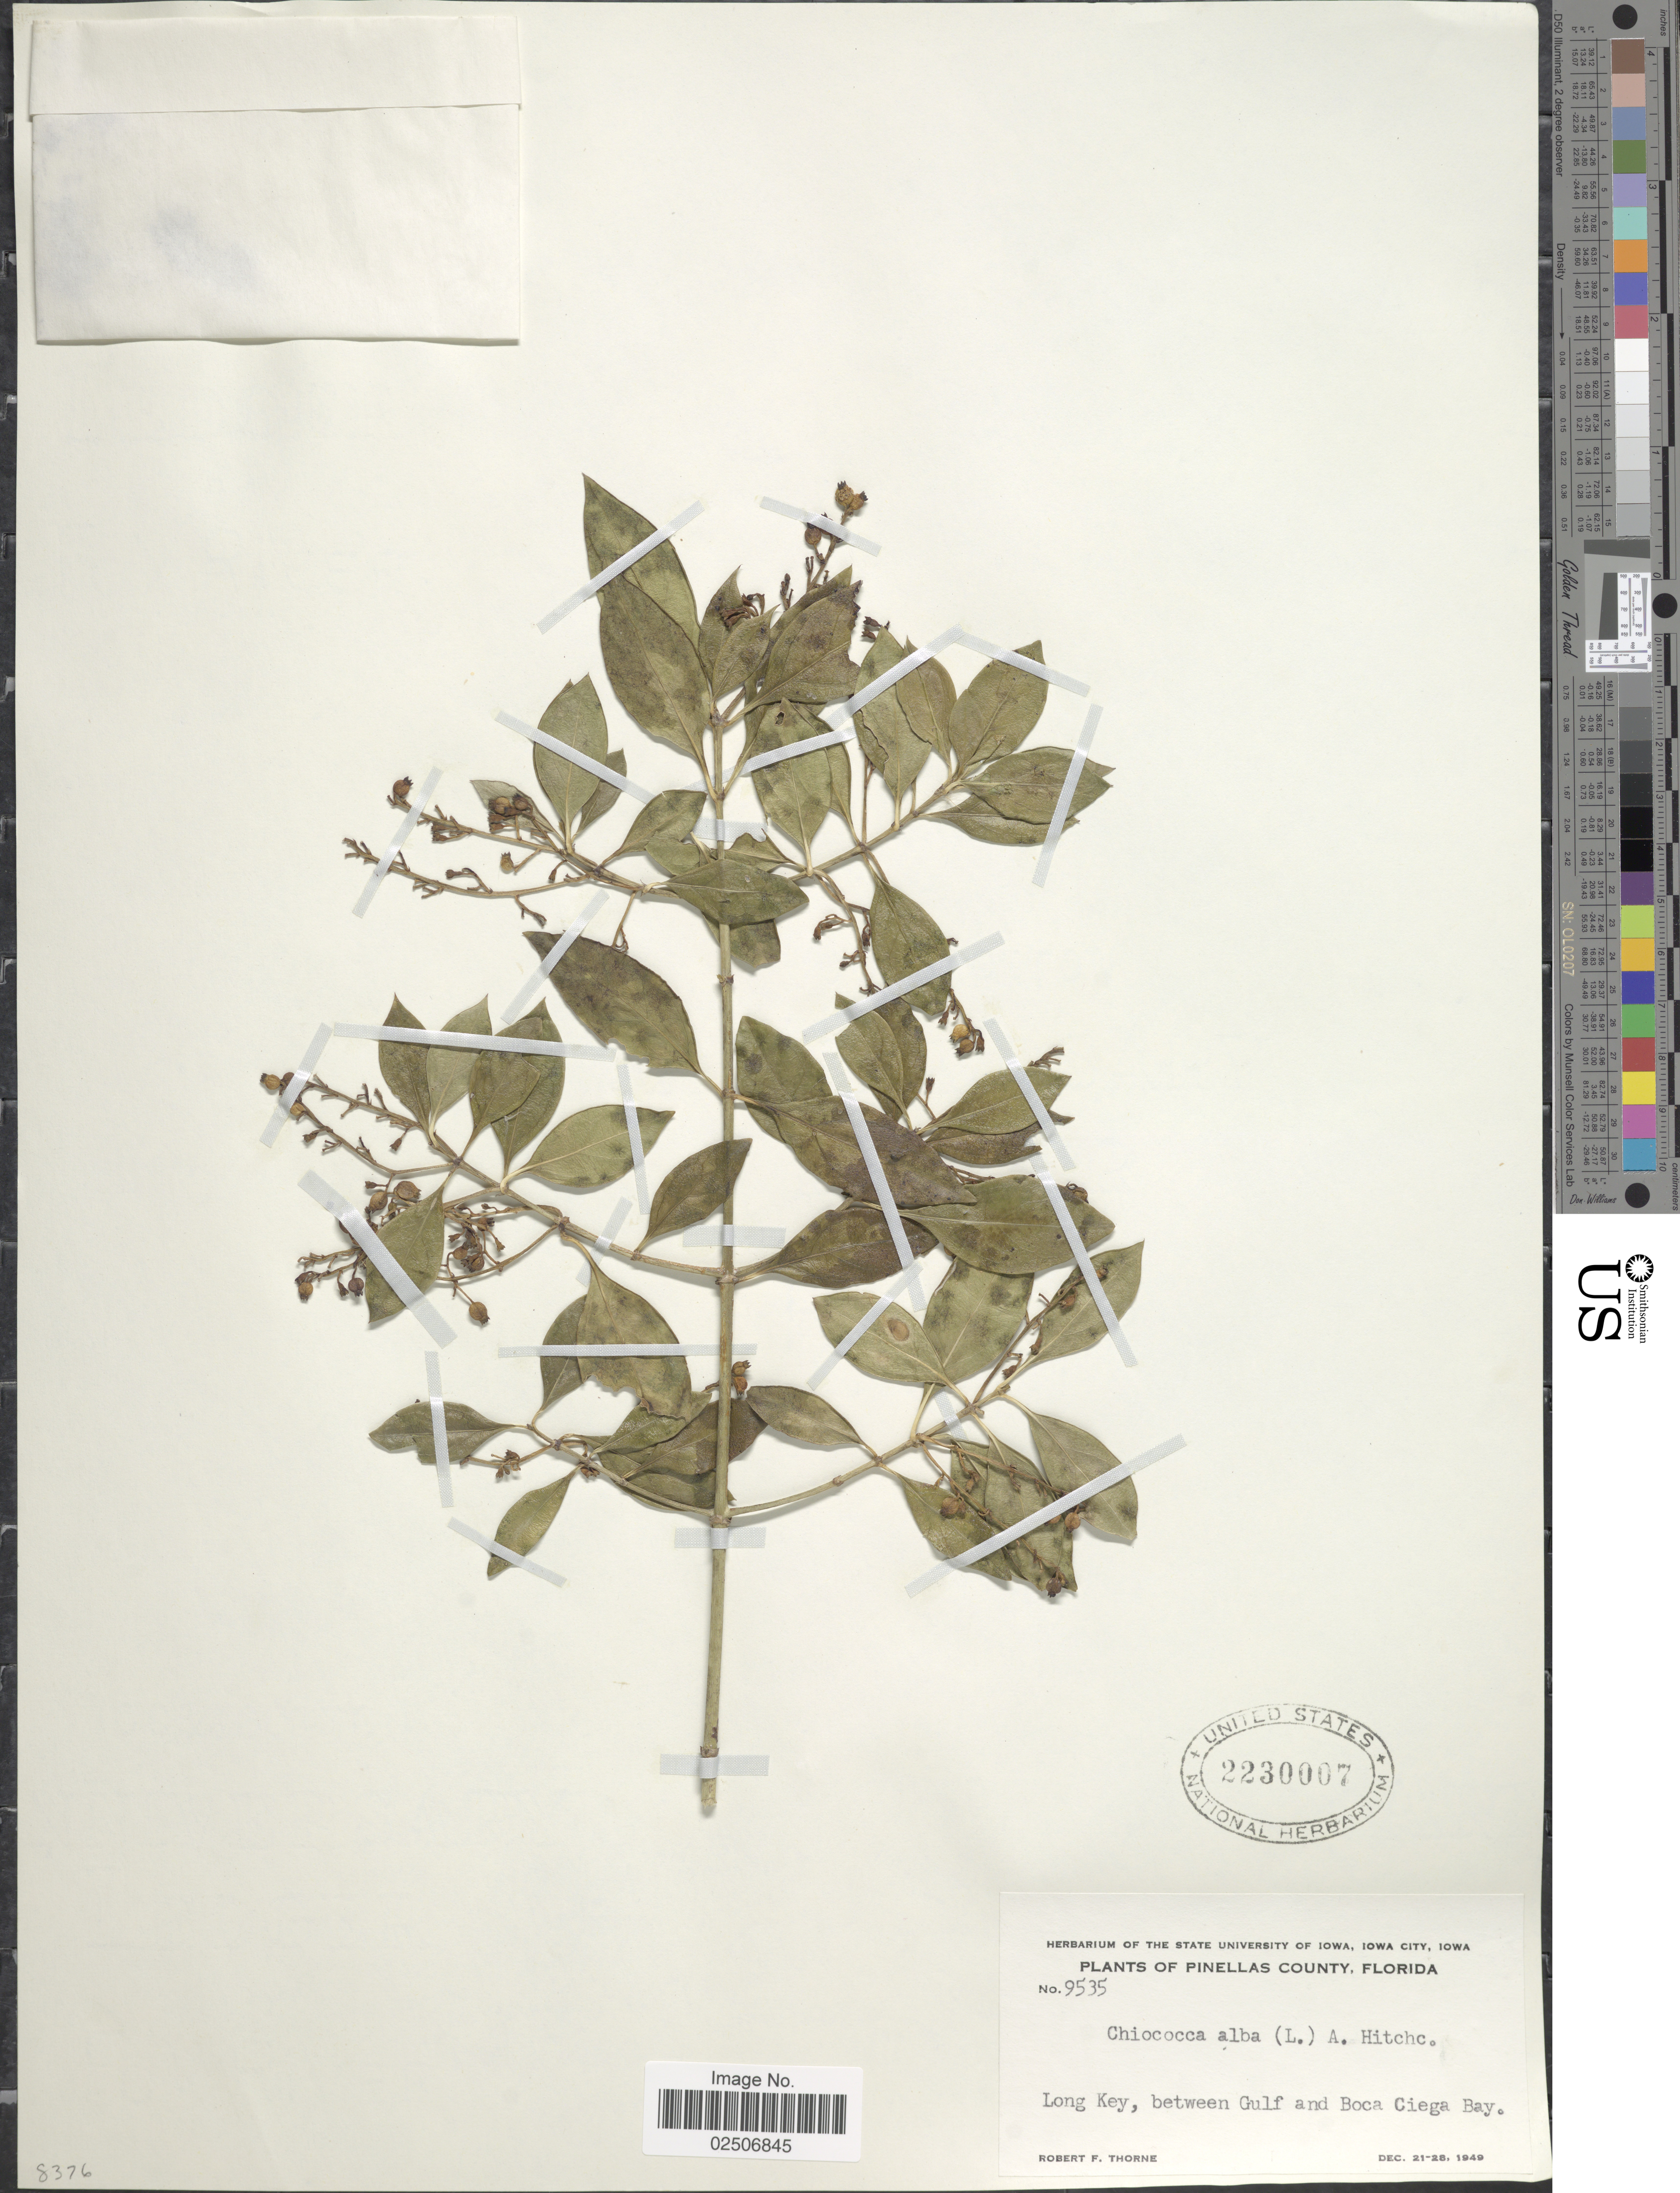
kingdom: Plantae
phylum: Tracheophyta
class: Magnoliopsida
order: Gentianales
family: Rubiaceae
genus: Chiococca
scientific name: Chiococca alba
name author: (L.) Hitchc.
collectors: R. F. Thorne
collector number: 9535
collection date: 1949-12-21/1949-12-28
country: United States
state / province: Florida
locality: Pinellas County, Long Key, between Gulf and Boca Ciega Bay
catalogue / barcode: US 2230007